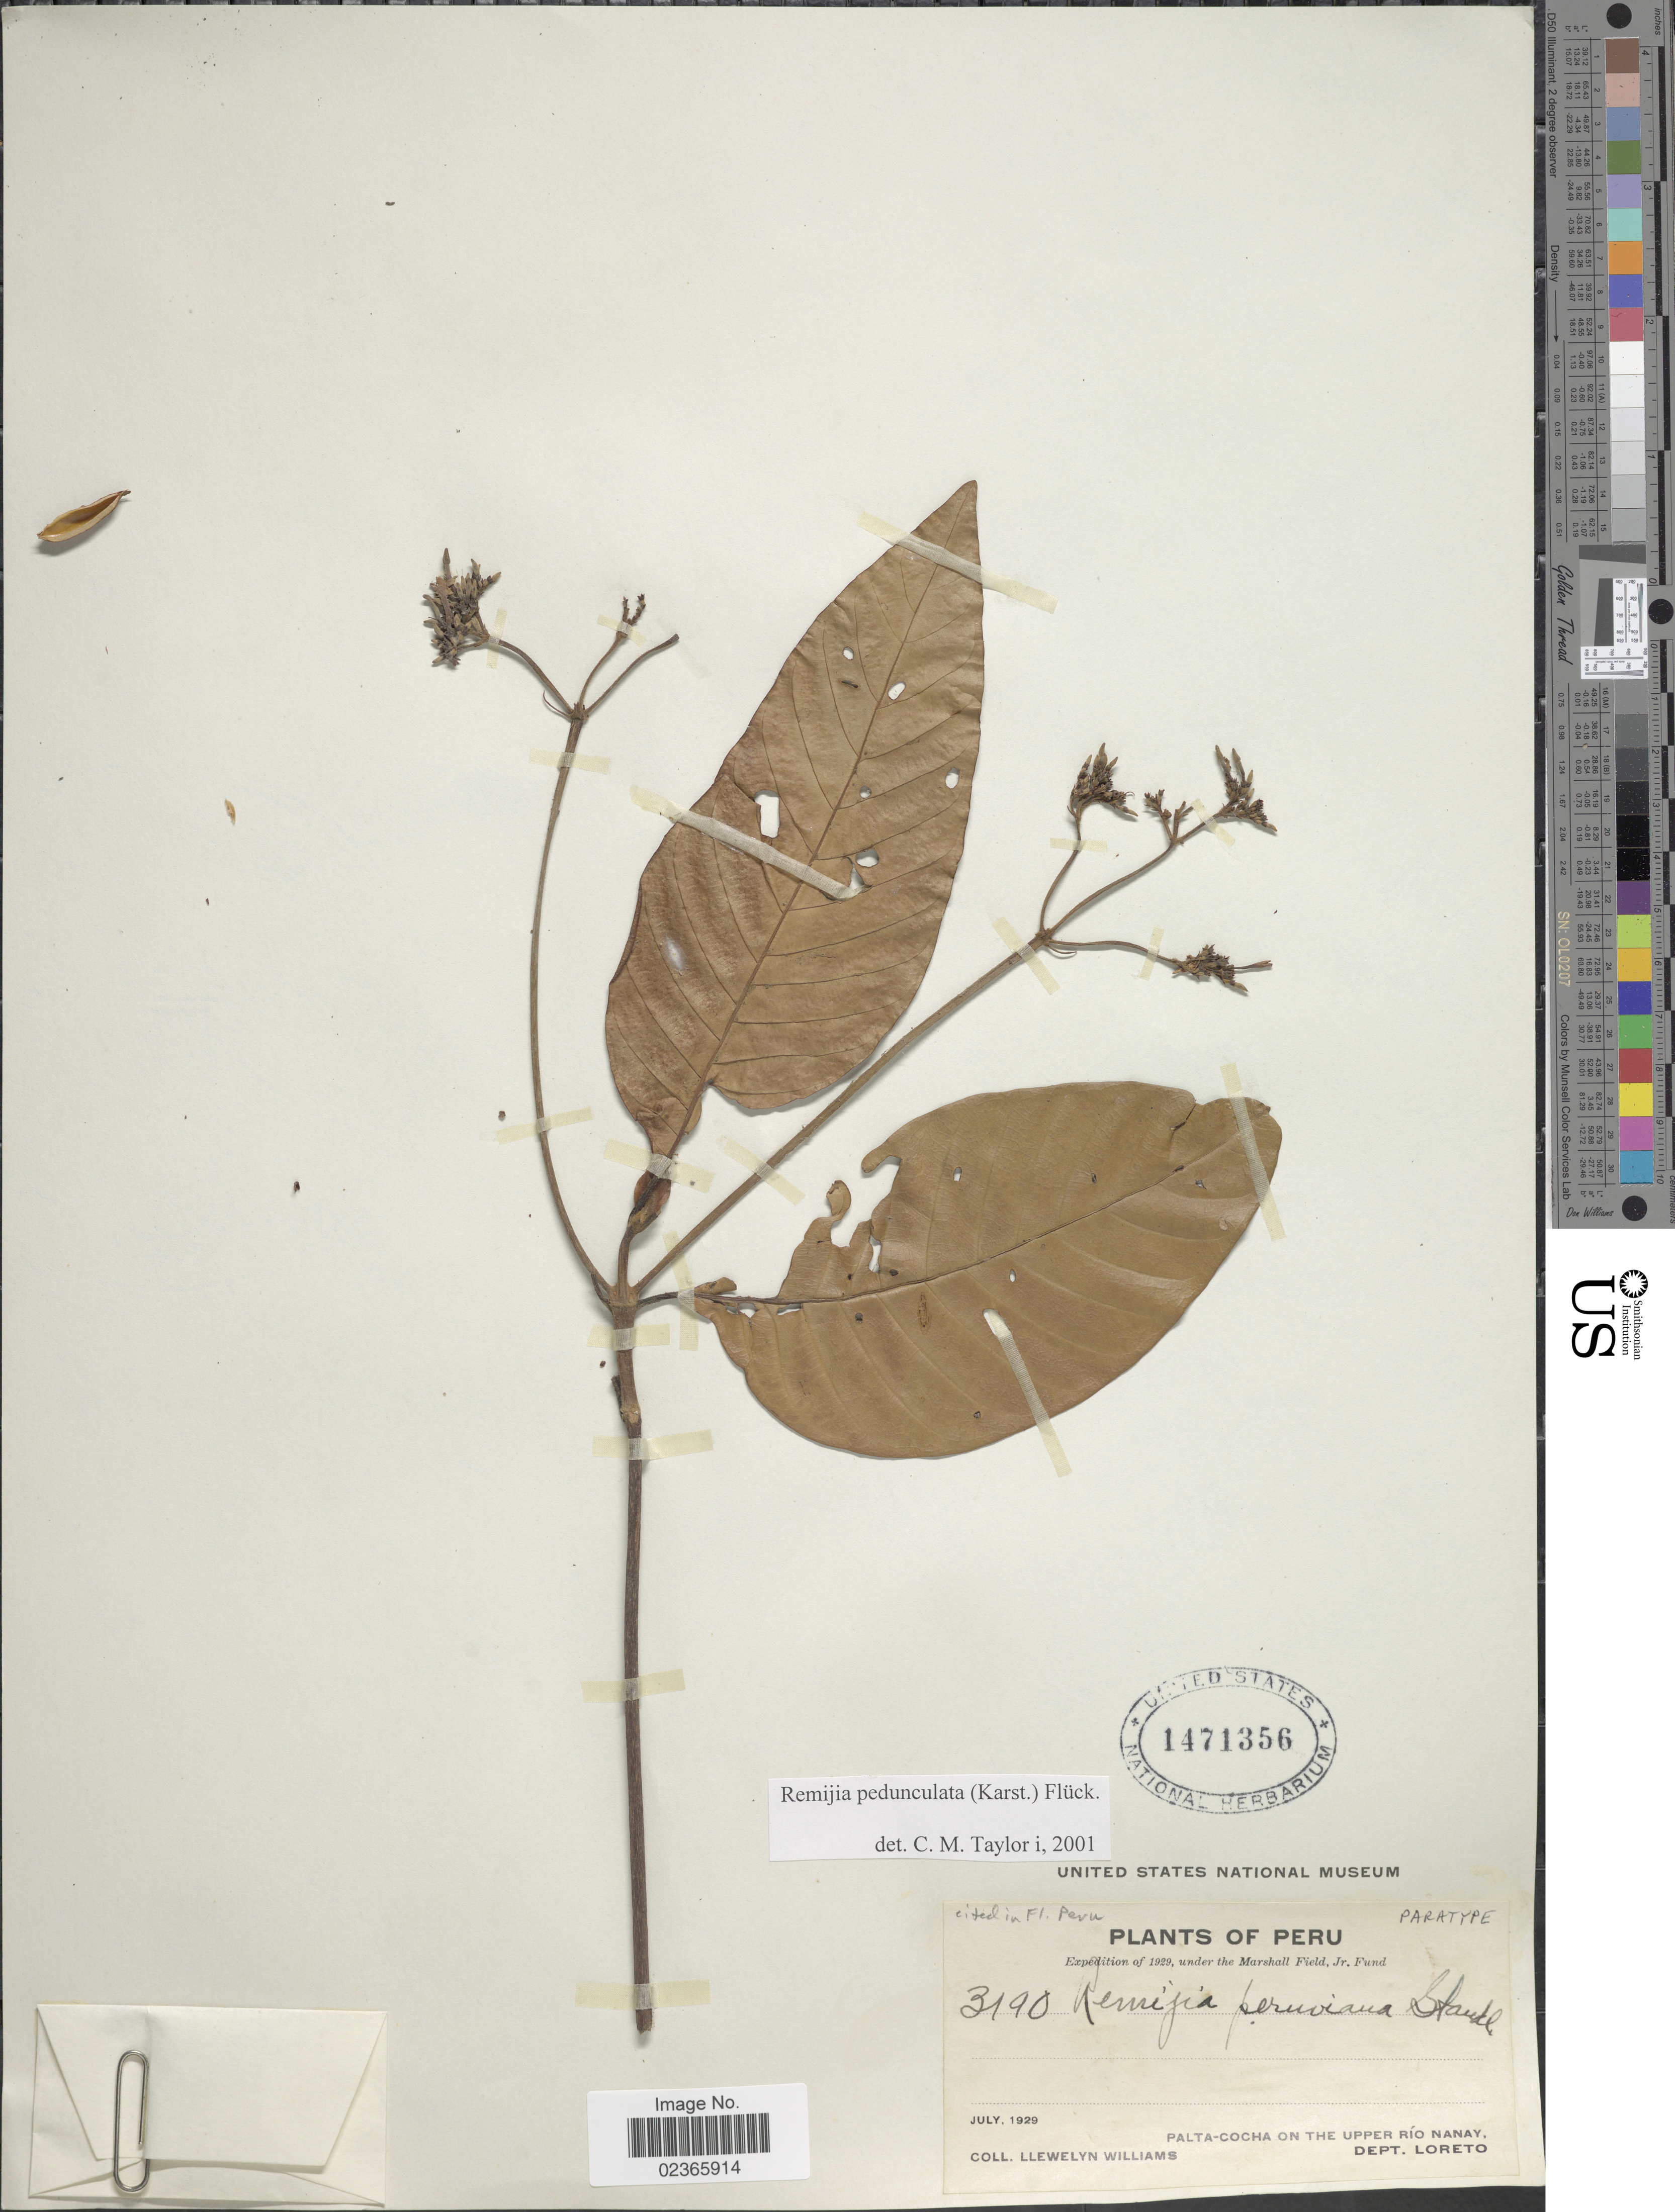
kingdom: Plantae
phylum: Tracheophyta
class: Magnoliopsida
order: Gentianales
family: Rubiaceae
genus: Remijia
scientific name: Remijia pedunculata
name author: (H. Karst.) Fluck.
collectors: Ll. Williams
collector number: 3190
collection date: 1929-07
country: Peru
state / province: Loreto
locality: Palta-Cocha on the upper Rio Nanay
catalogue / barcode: US 1471356